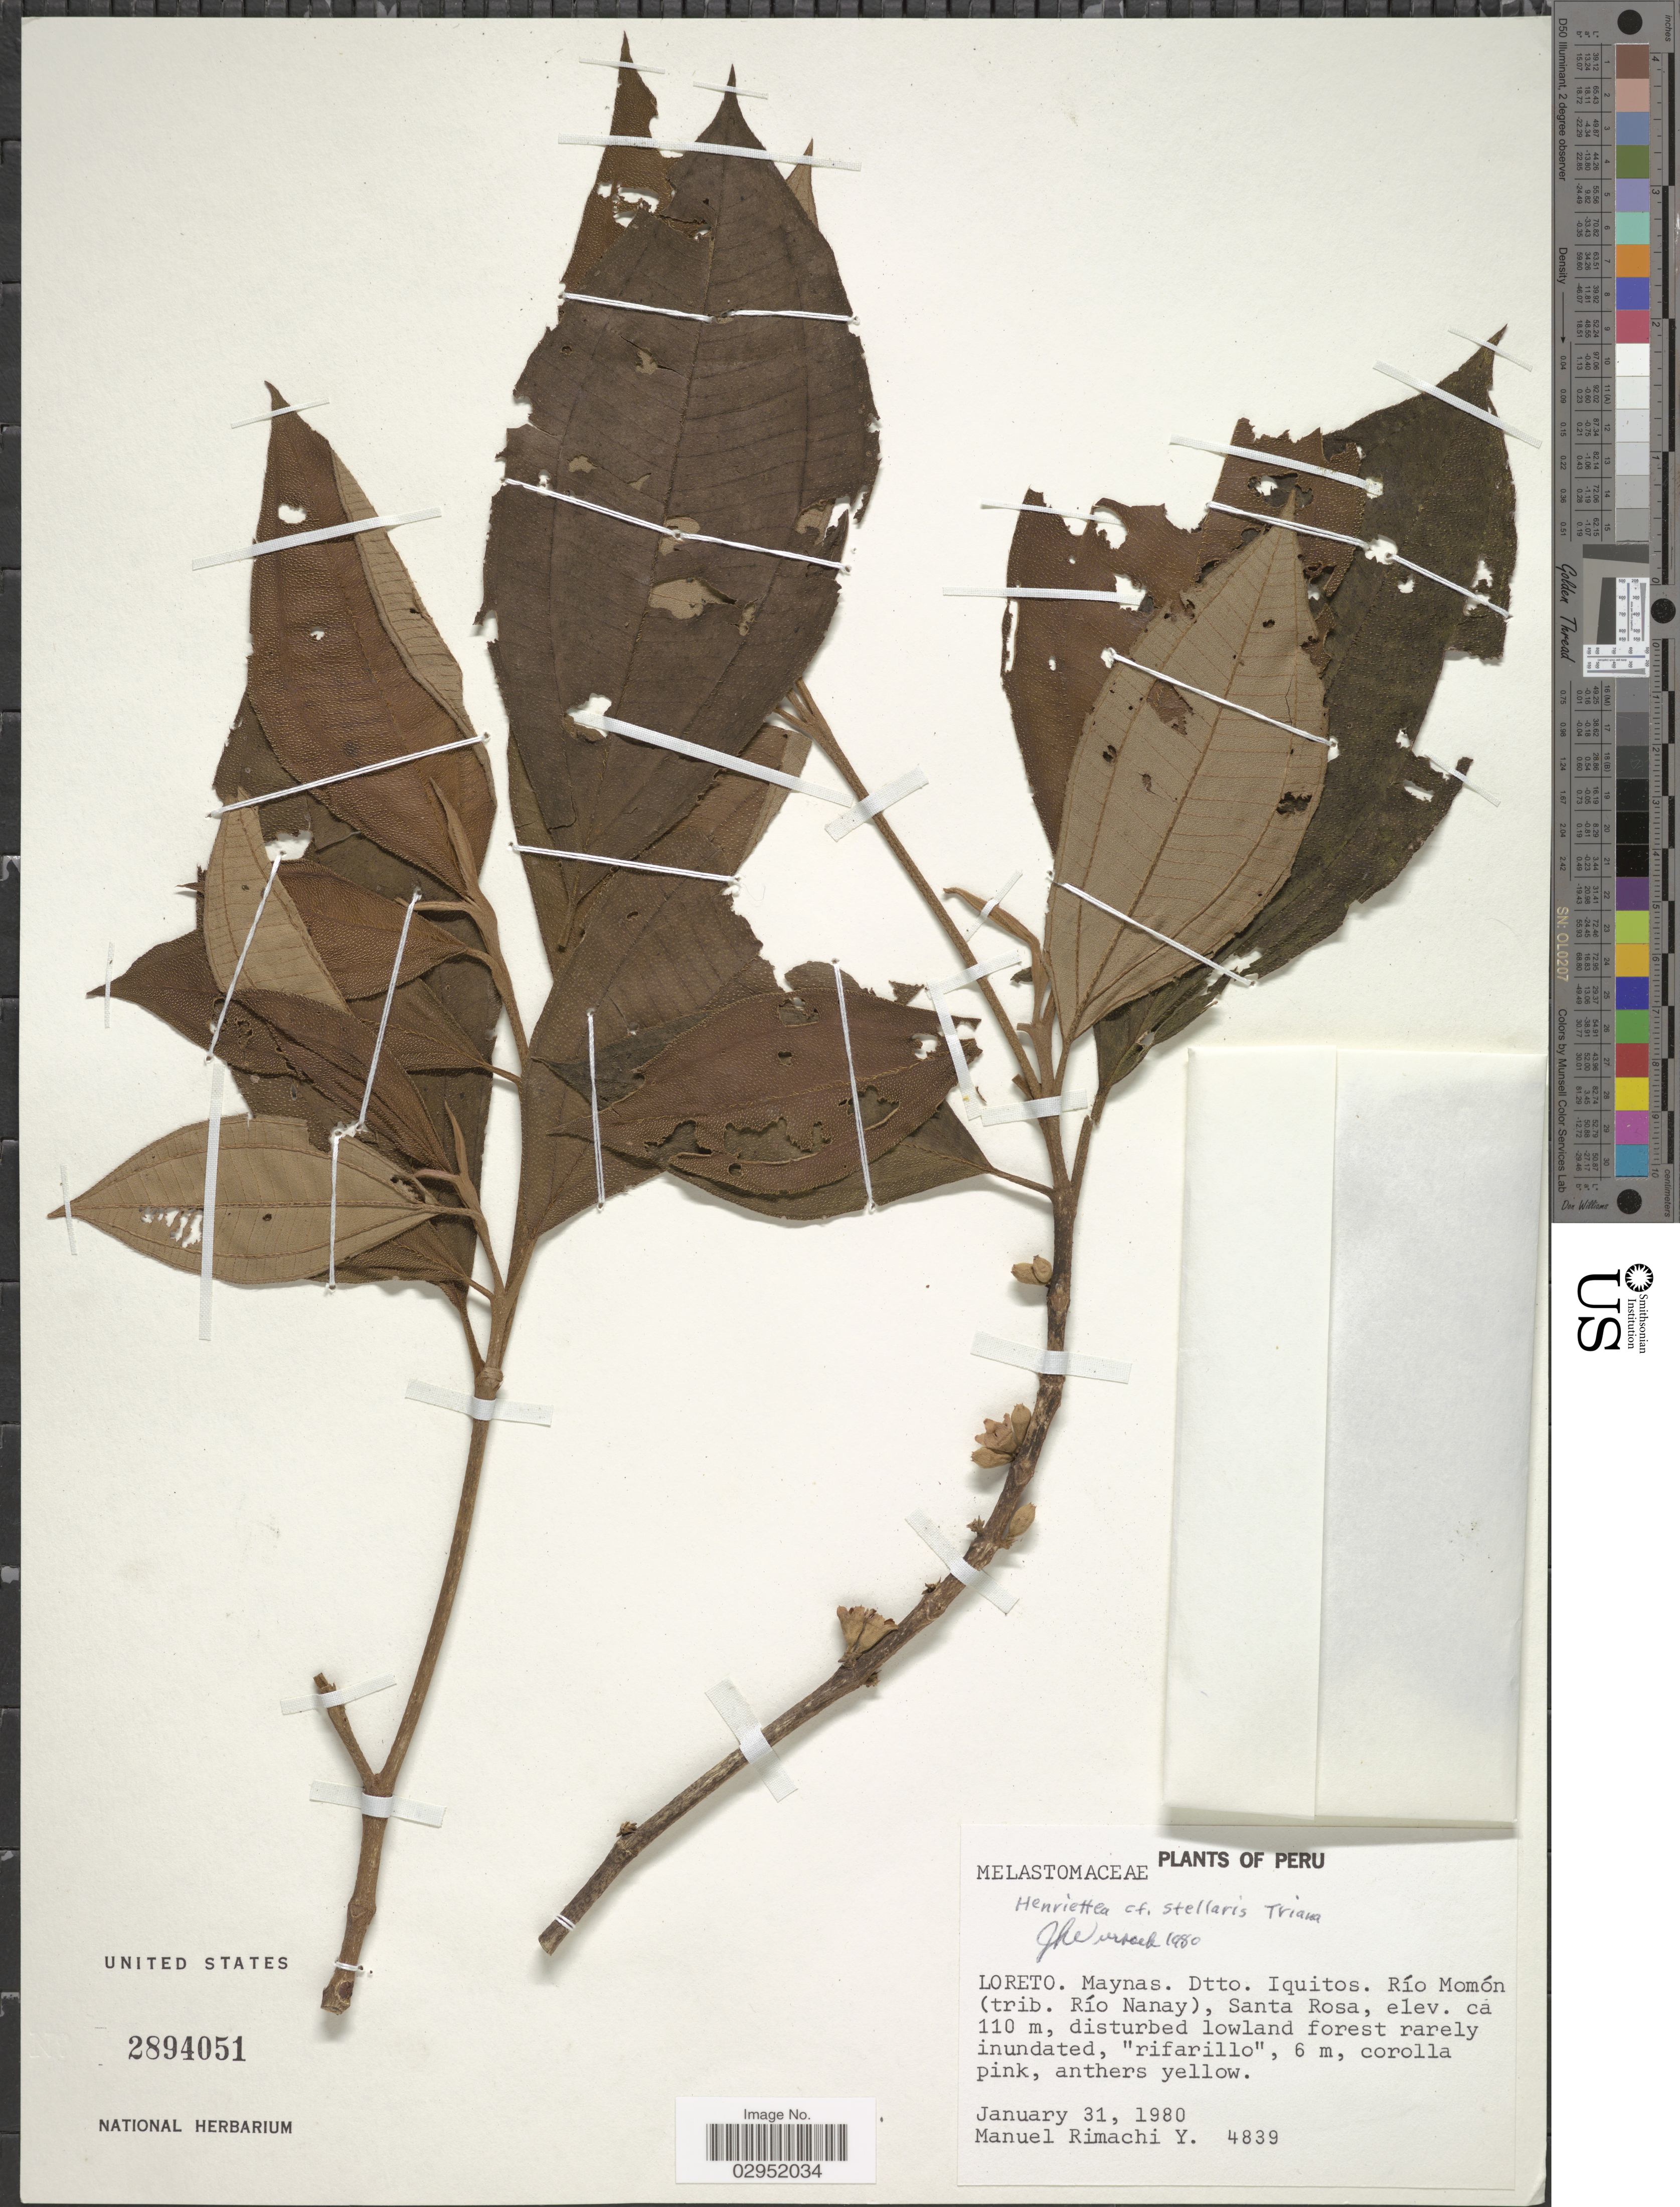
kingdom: Plantae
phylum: Tracheophyta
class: Magnoliopsida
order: Myrtales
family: Melastomataceae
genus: Henriettea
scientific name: Henriettea stellaris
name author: O. Berg ex Triana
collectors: M. Rimachi Y.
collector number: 4839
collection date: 1980-01-31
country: Peru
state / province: Loreto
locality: Maynas. Dtto. Iquitos. Río Momón (trib. Río Nanay), Santa Rosa.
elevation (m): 110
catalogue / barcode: US 2894051